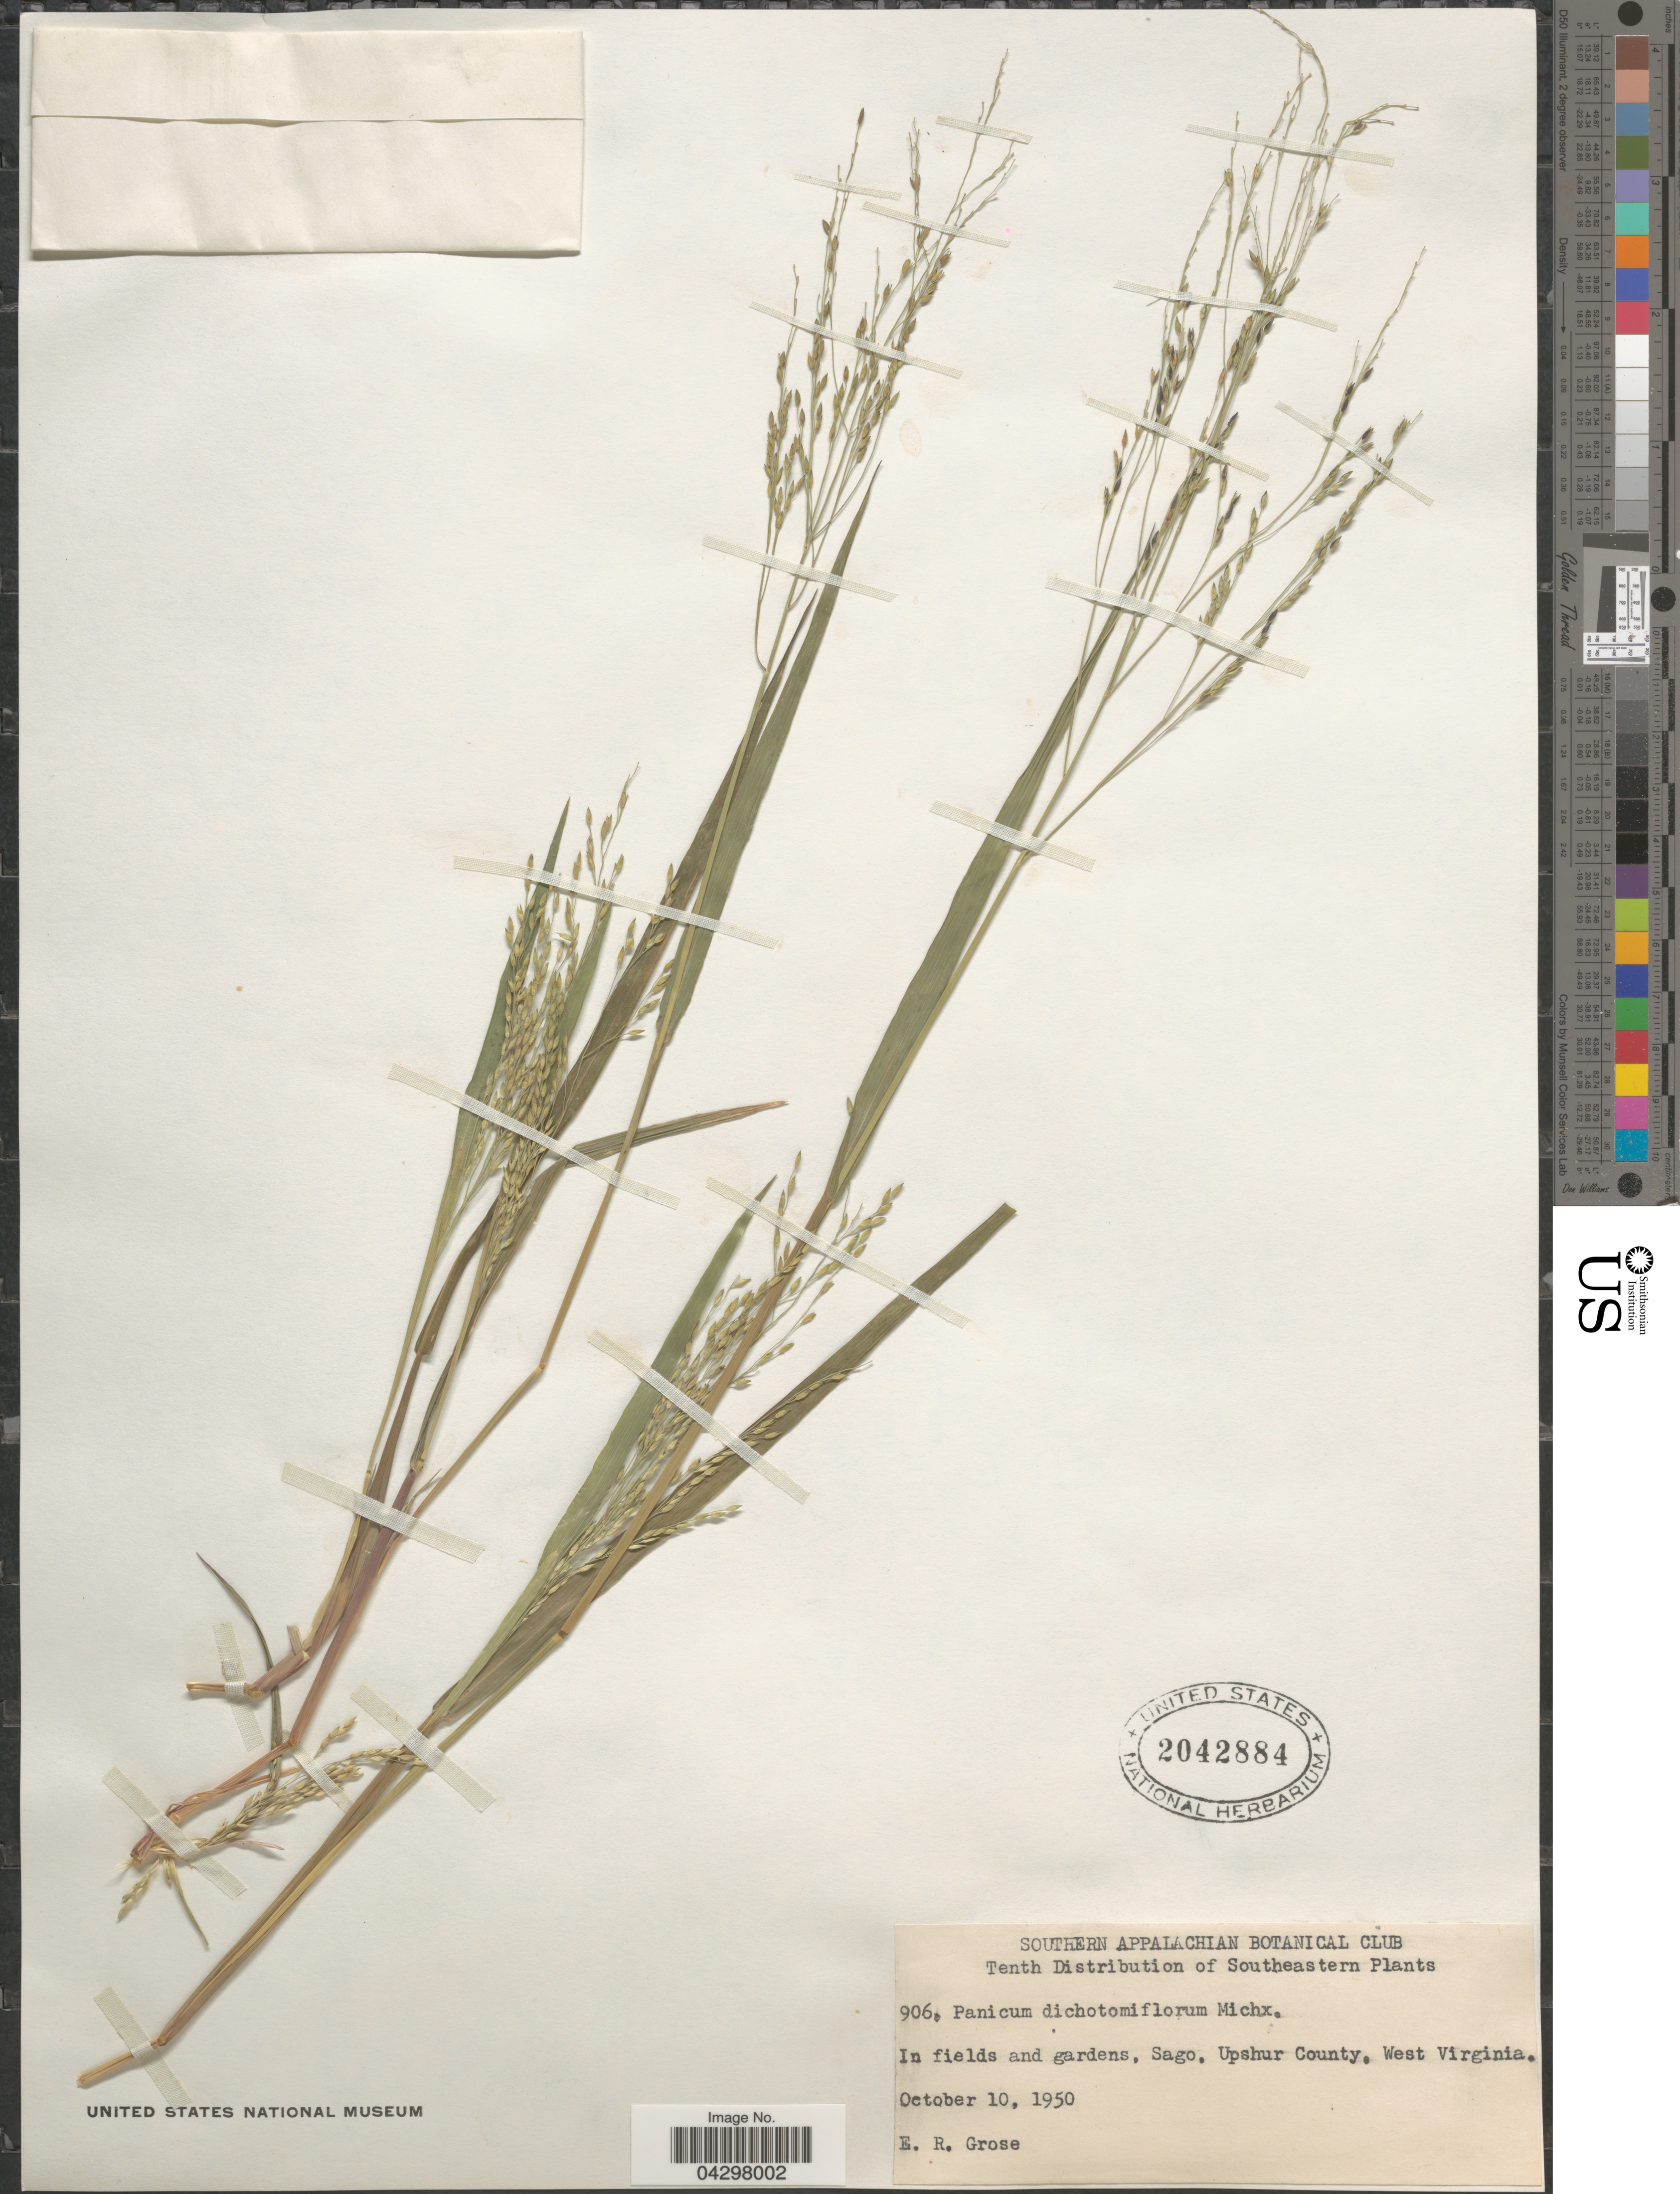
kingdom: Plantae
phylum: Tracheophyta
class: Liliopsida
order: Poales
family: Poaceae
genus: Panicum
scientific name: Panicum dichotomiflorum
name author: Michx.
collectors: E. Grose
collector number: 906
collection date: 1950-10-10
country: United States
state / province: West Virginia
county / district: Upshur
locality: Southeastern. In fields and gardens, Sago, Upshur County.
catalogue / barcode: US 2042884